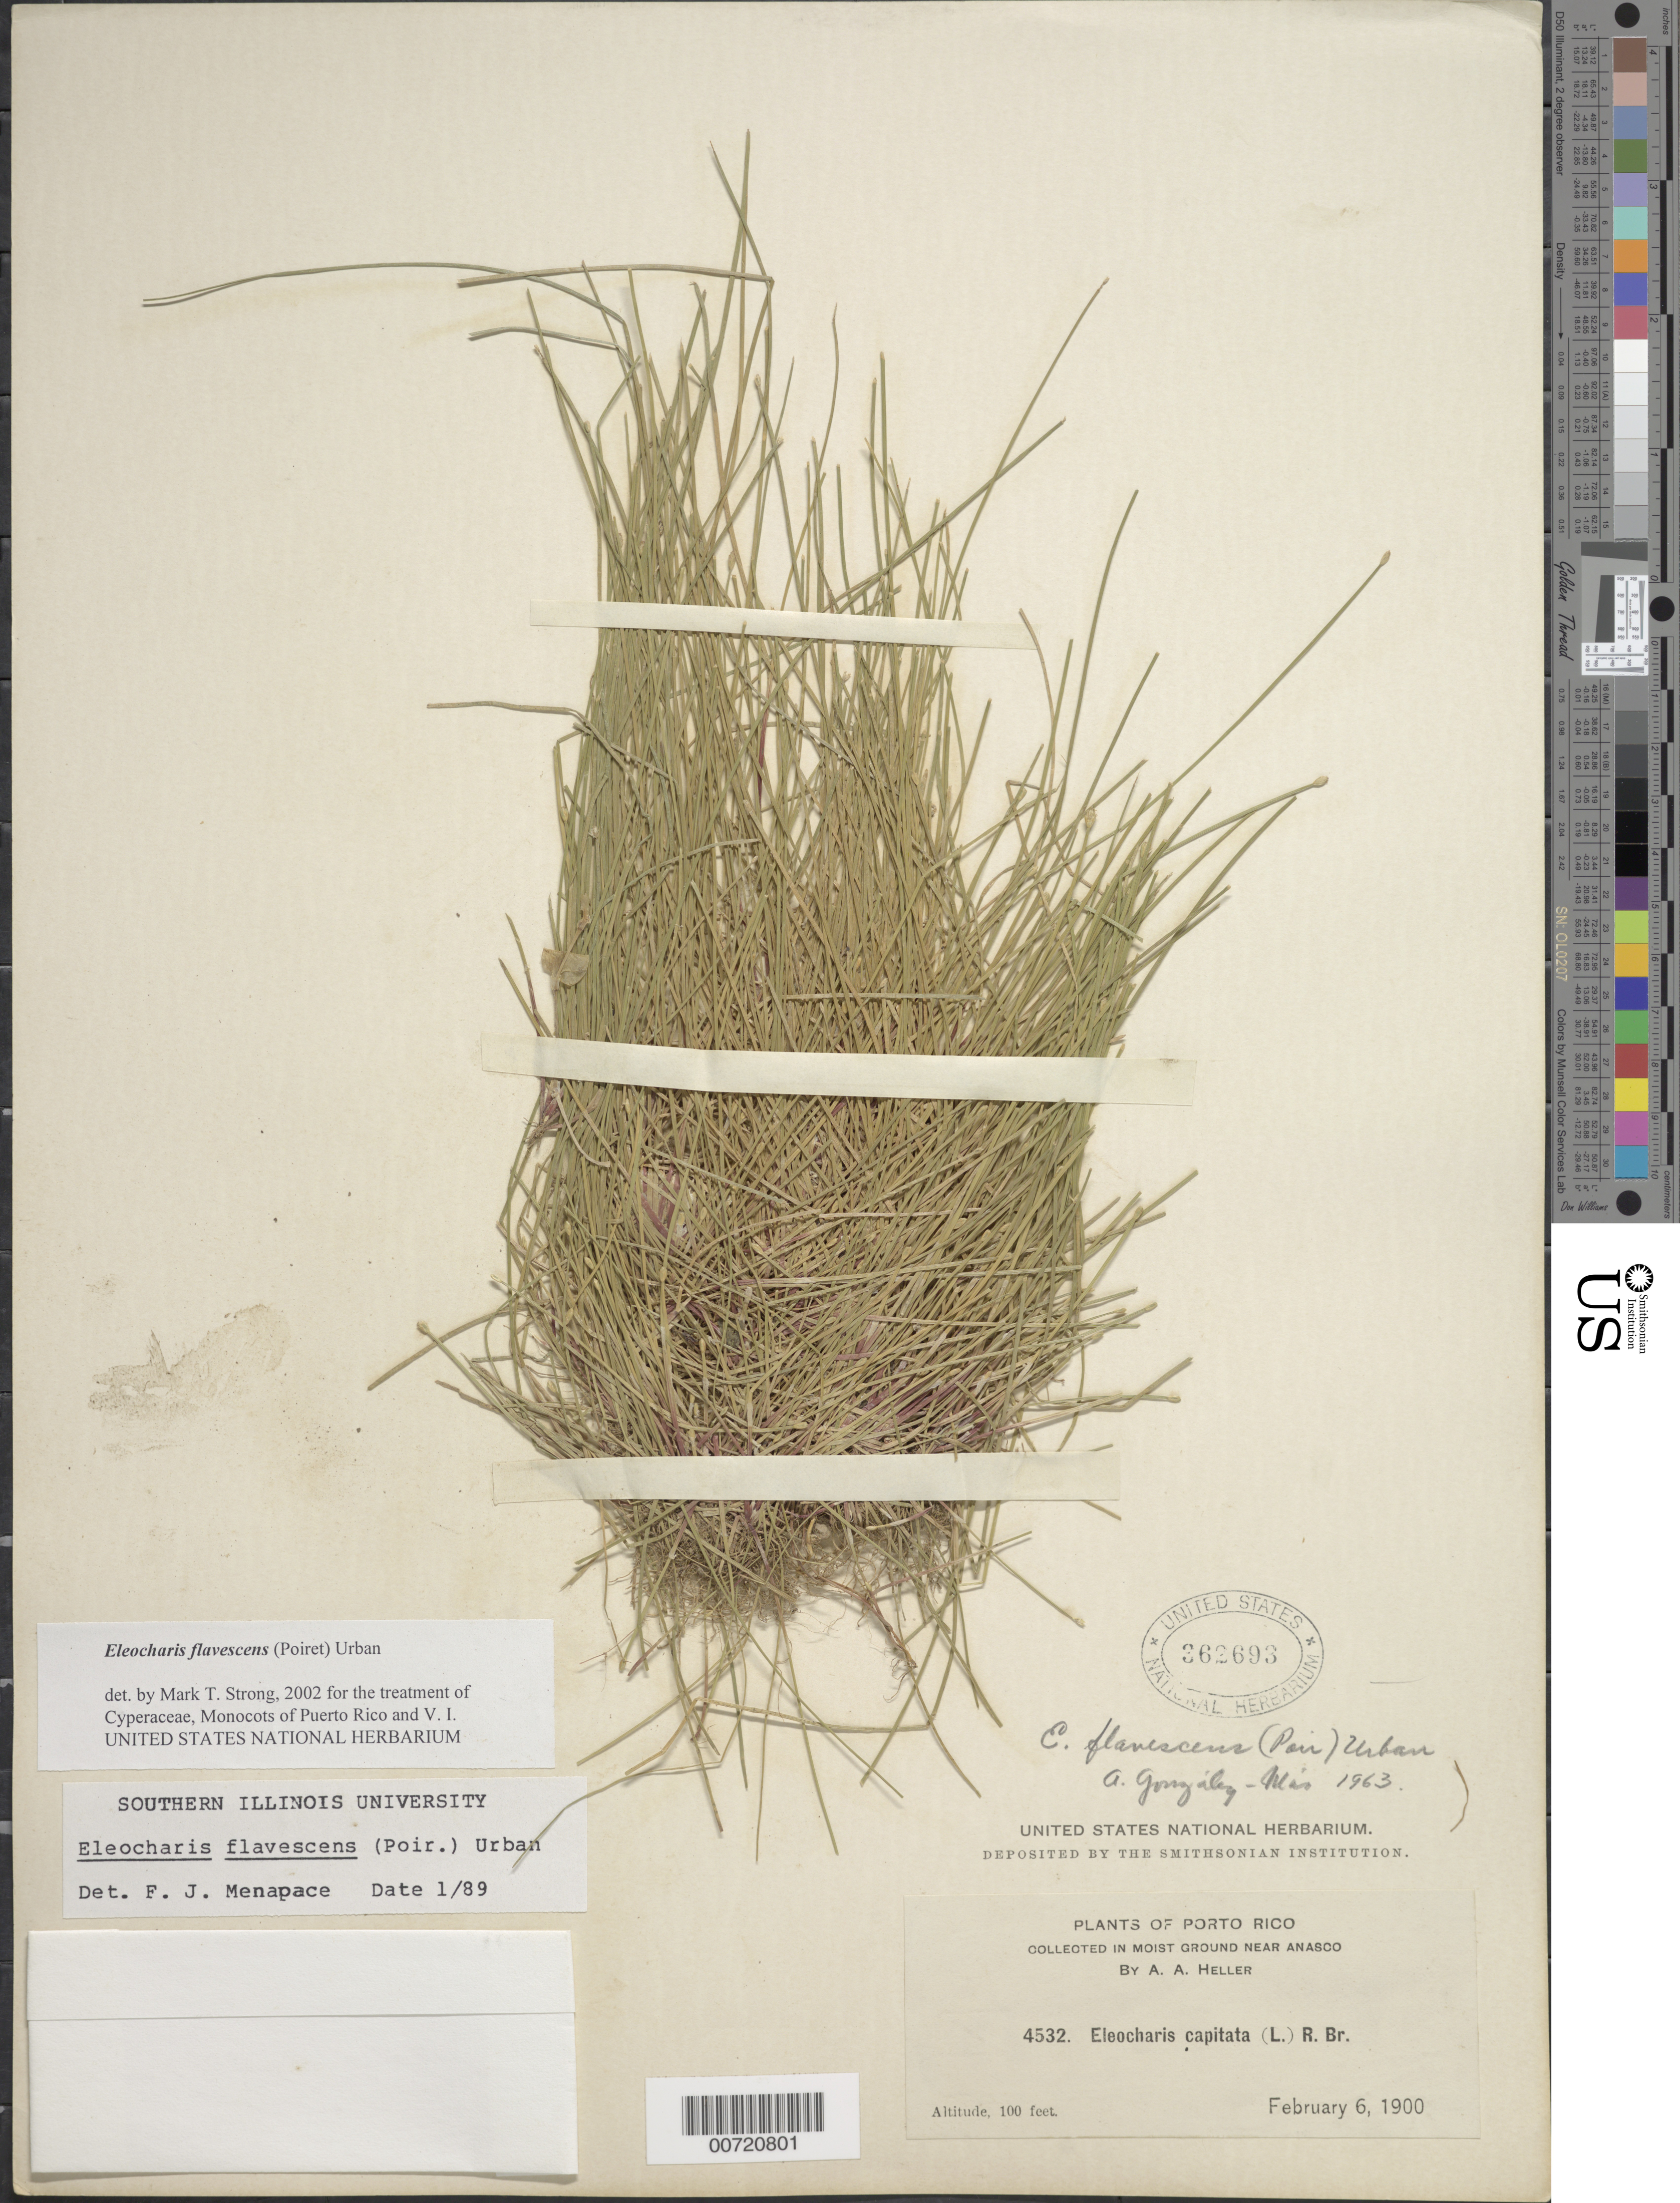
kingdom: Plantae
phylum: Tracheophyta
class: Liliopsida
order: Poales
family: Cyperaceae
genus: Eleocharis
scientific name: Eleocharis flavescens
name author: (Poir.) Urb.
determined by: Strong, M. T., (US), Smithsonian Institution - National Museum of Natural History (UNITED STATES)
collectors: A. A. Heller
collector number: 4532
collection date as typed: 06 Feb 1900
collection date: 1900-02-06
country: Puerto Rico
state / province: Añasco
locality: Near Anasco.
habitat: Moist ground.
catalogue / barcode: US 362693